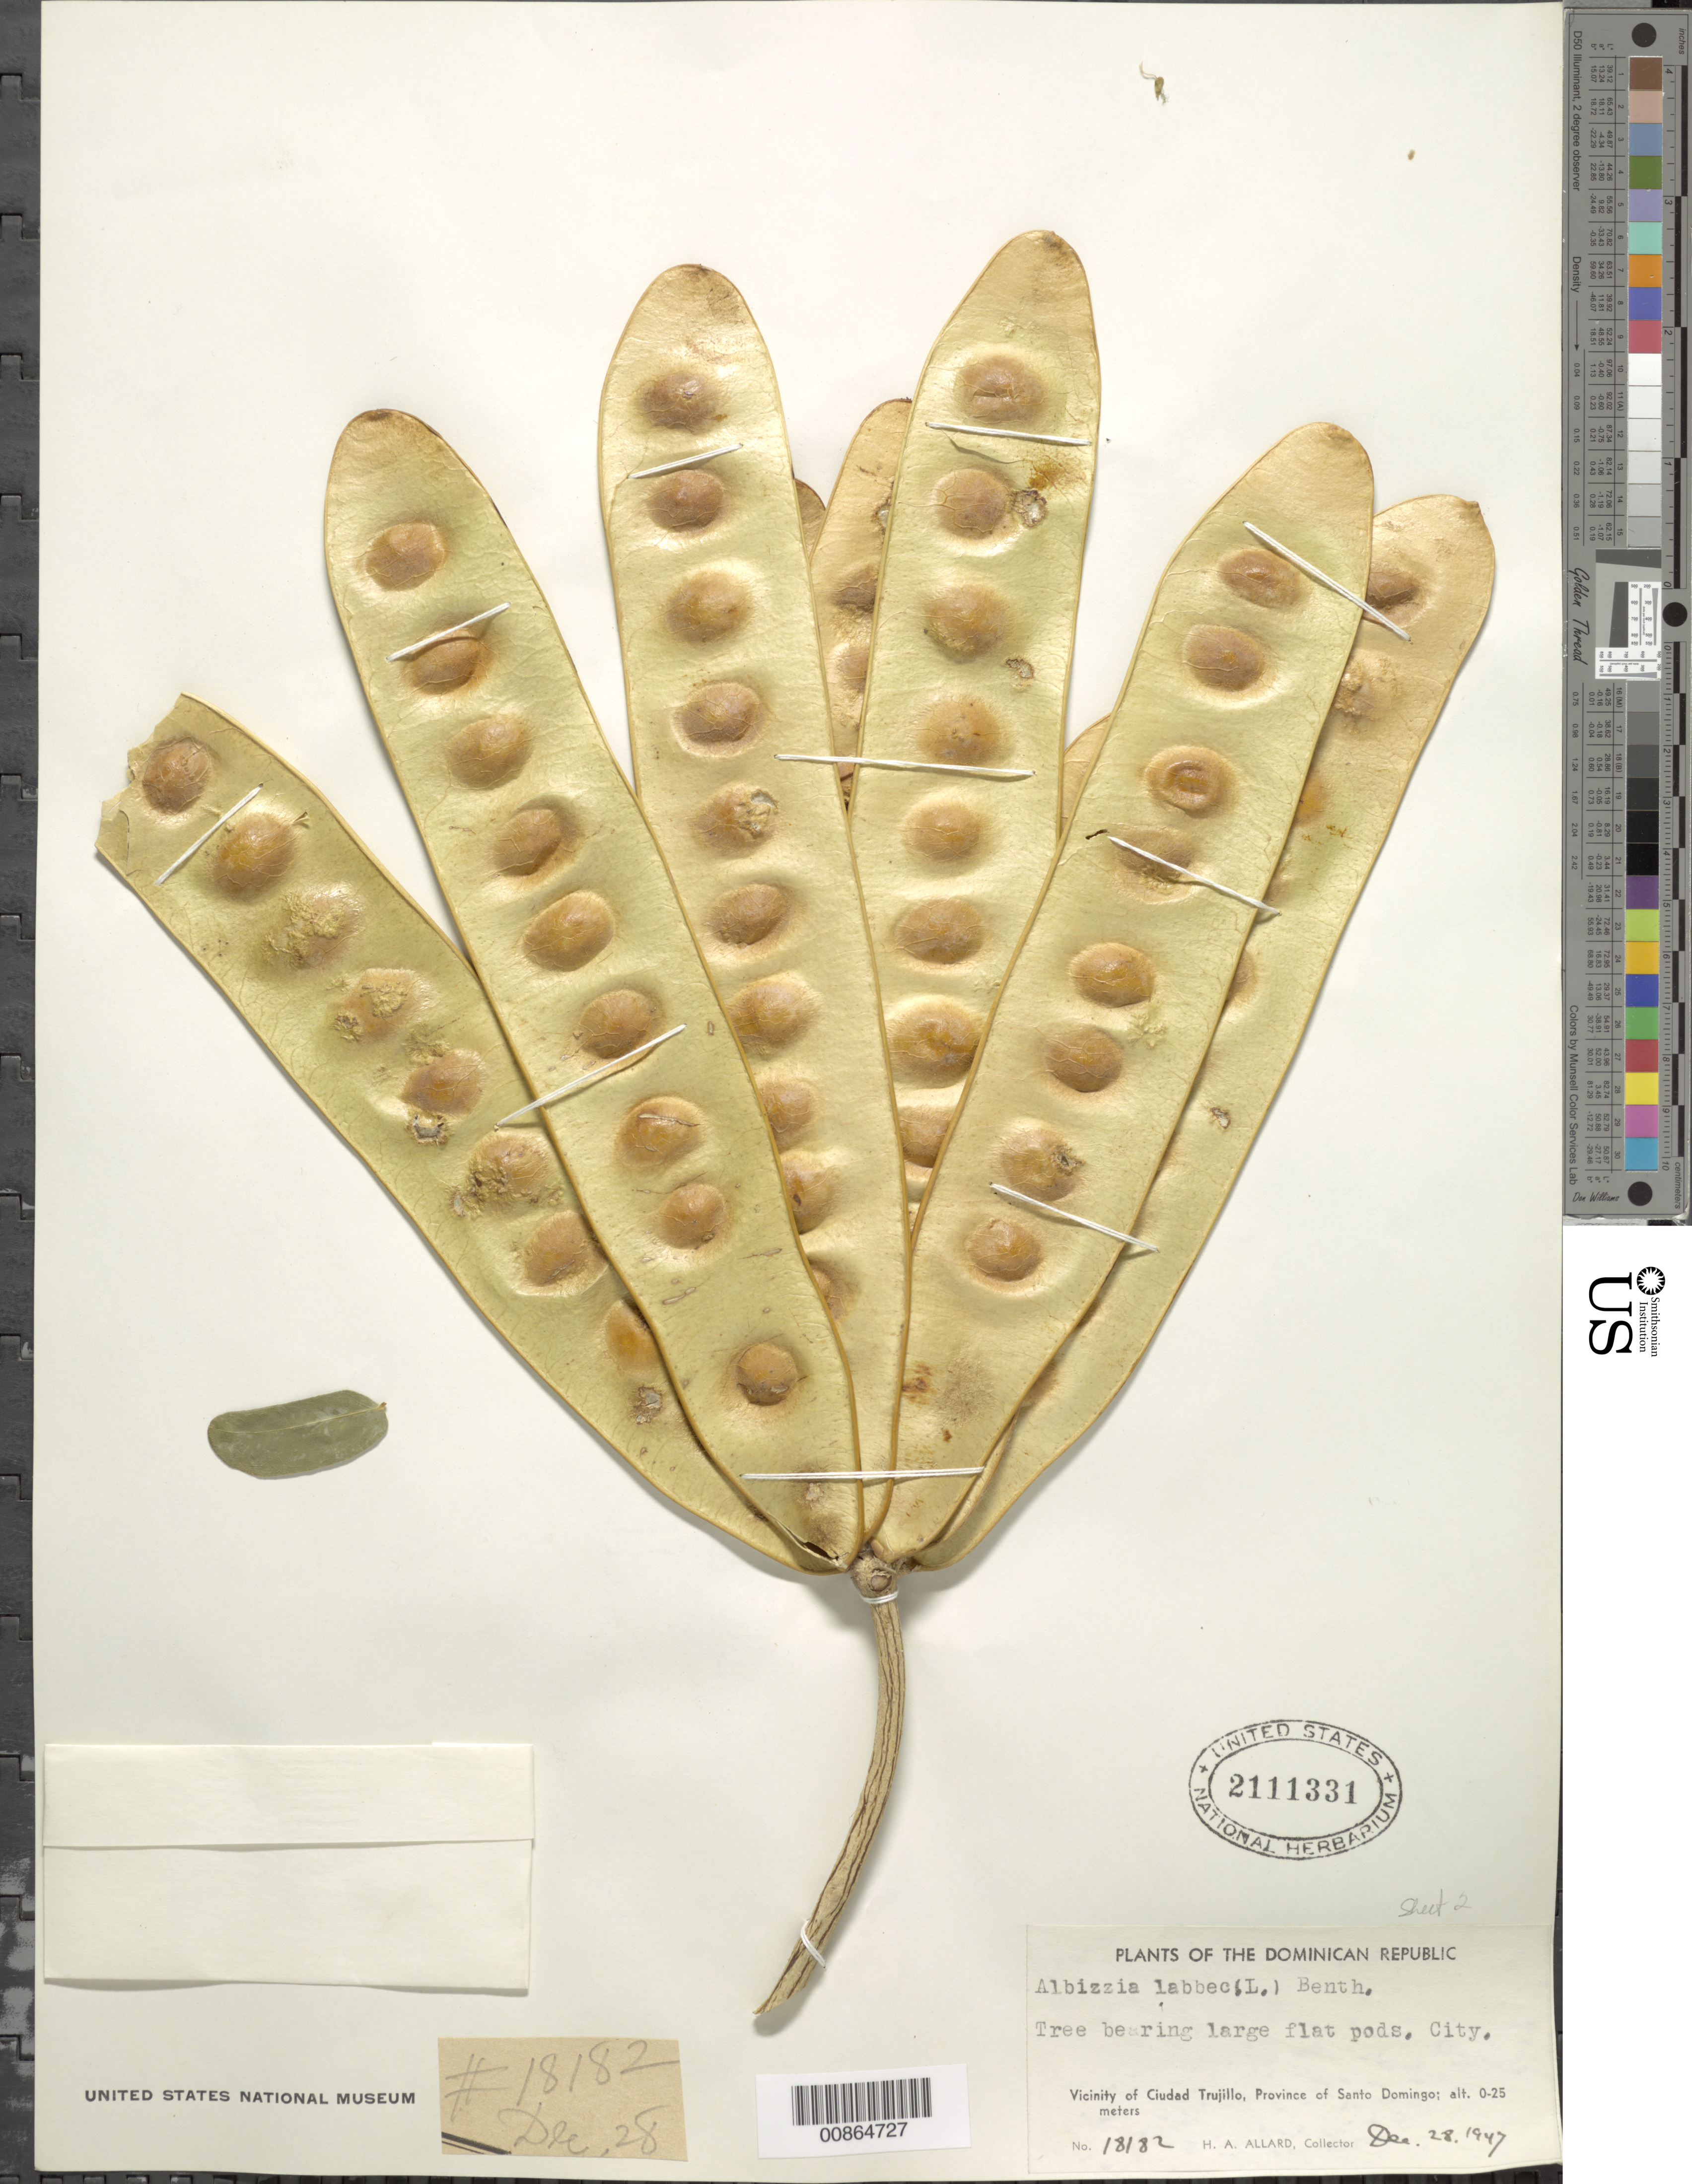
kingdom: Plantae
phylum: Tracheophyta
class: Magnoliopsida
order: Fabales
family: Fabaceae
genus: Albizia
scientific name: Albizia lebbeck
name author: (L.) Benth.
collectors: H. A. Allard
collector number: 18182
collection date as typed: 28 Dec 1947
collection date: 1947-12-28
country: Dominican Republic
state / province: Distrito Nacional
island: Hispaniola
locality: Vicinity of Ciudad Trujillo, Province of Santo Domingo (obsolete). City.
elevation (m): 0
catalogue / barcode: US 2111331